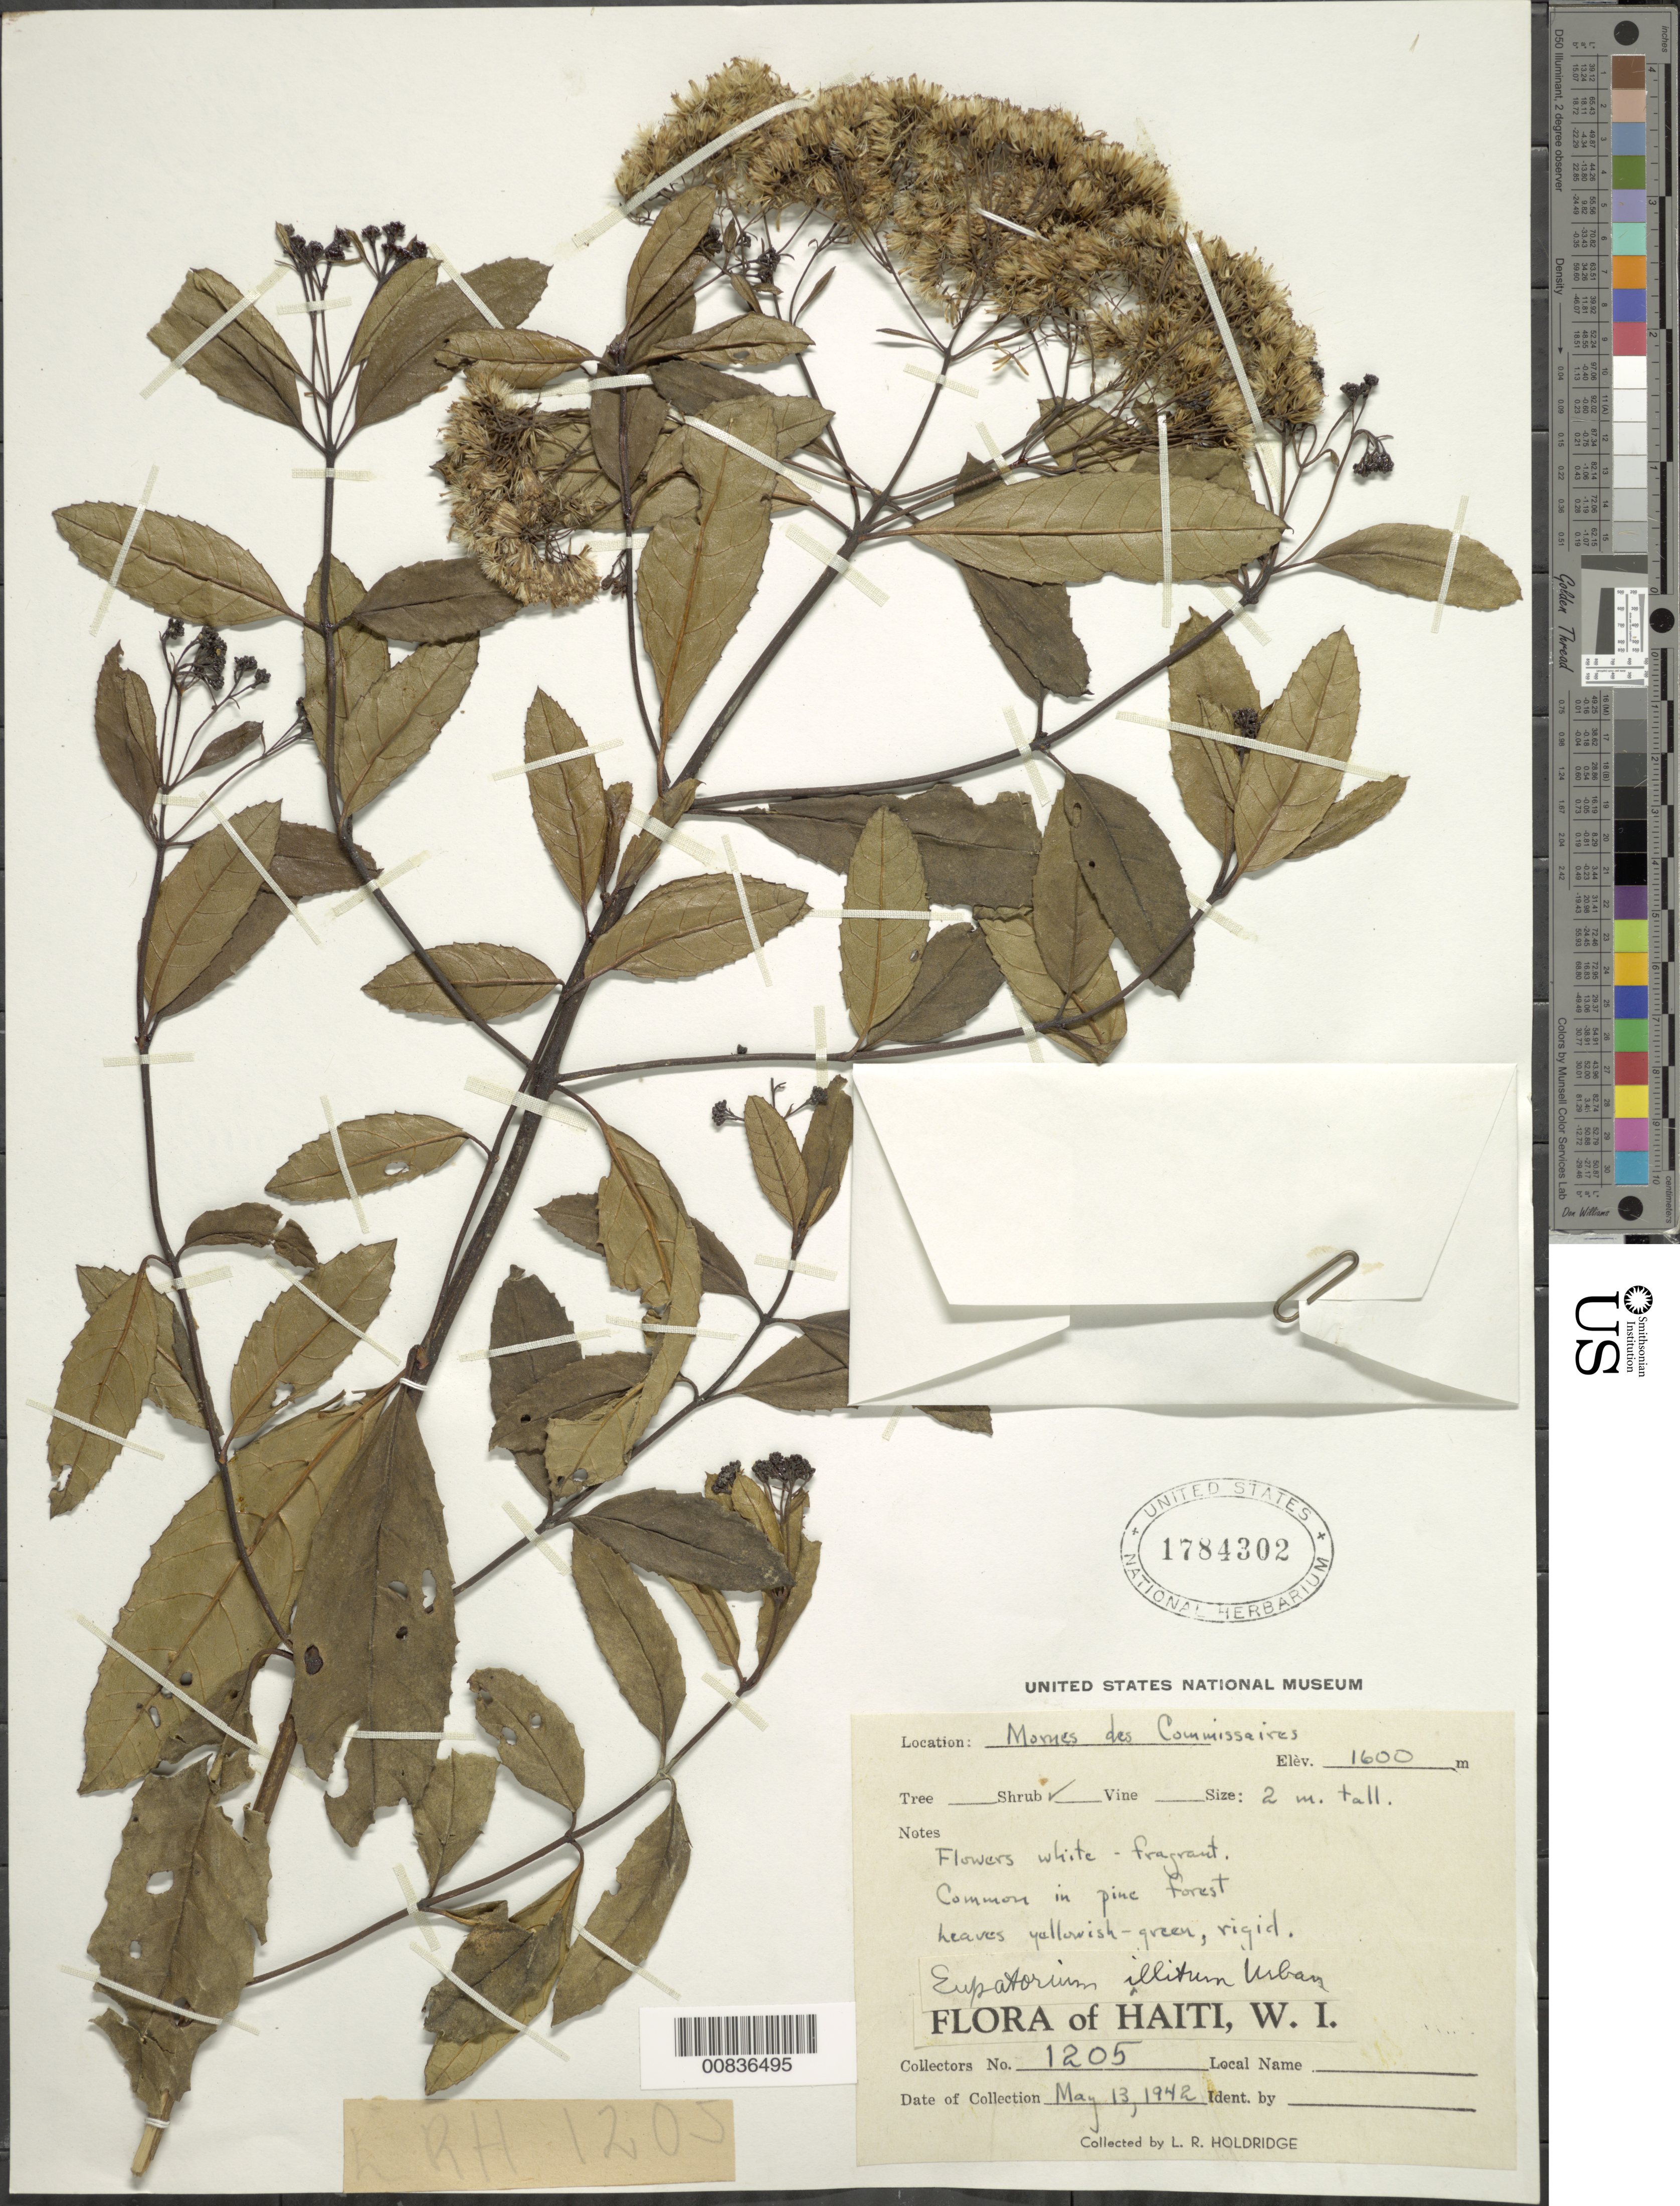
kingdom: Plantae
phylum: Tracheophyta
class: Magnoliopsida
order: Asterales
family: Asteraceae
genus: Ageratina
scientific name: Ageratina illita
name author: (Urb.) R.M. King & H. Rob.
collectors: L. Holdridge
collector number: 1205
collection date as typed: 13 May 1942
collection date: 1942-05-13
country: Haiti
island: Hispaniola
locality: Mornes des Commissaires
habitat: Pine forest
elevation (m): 1600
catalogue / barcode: US 1784302